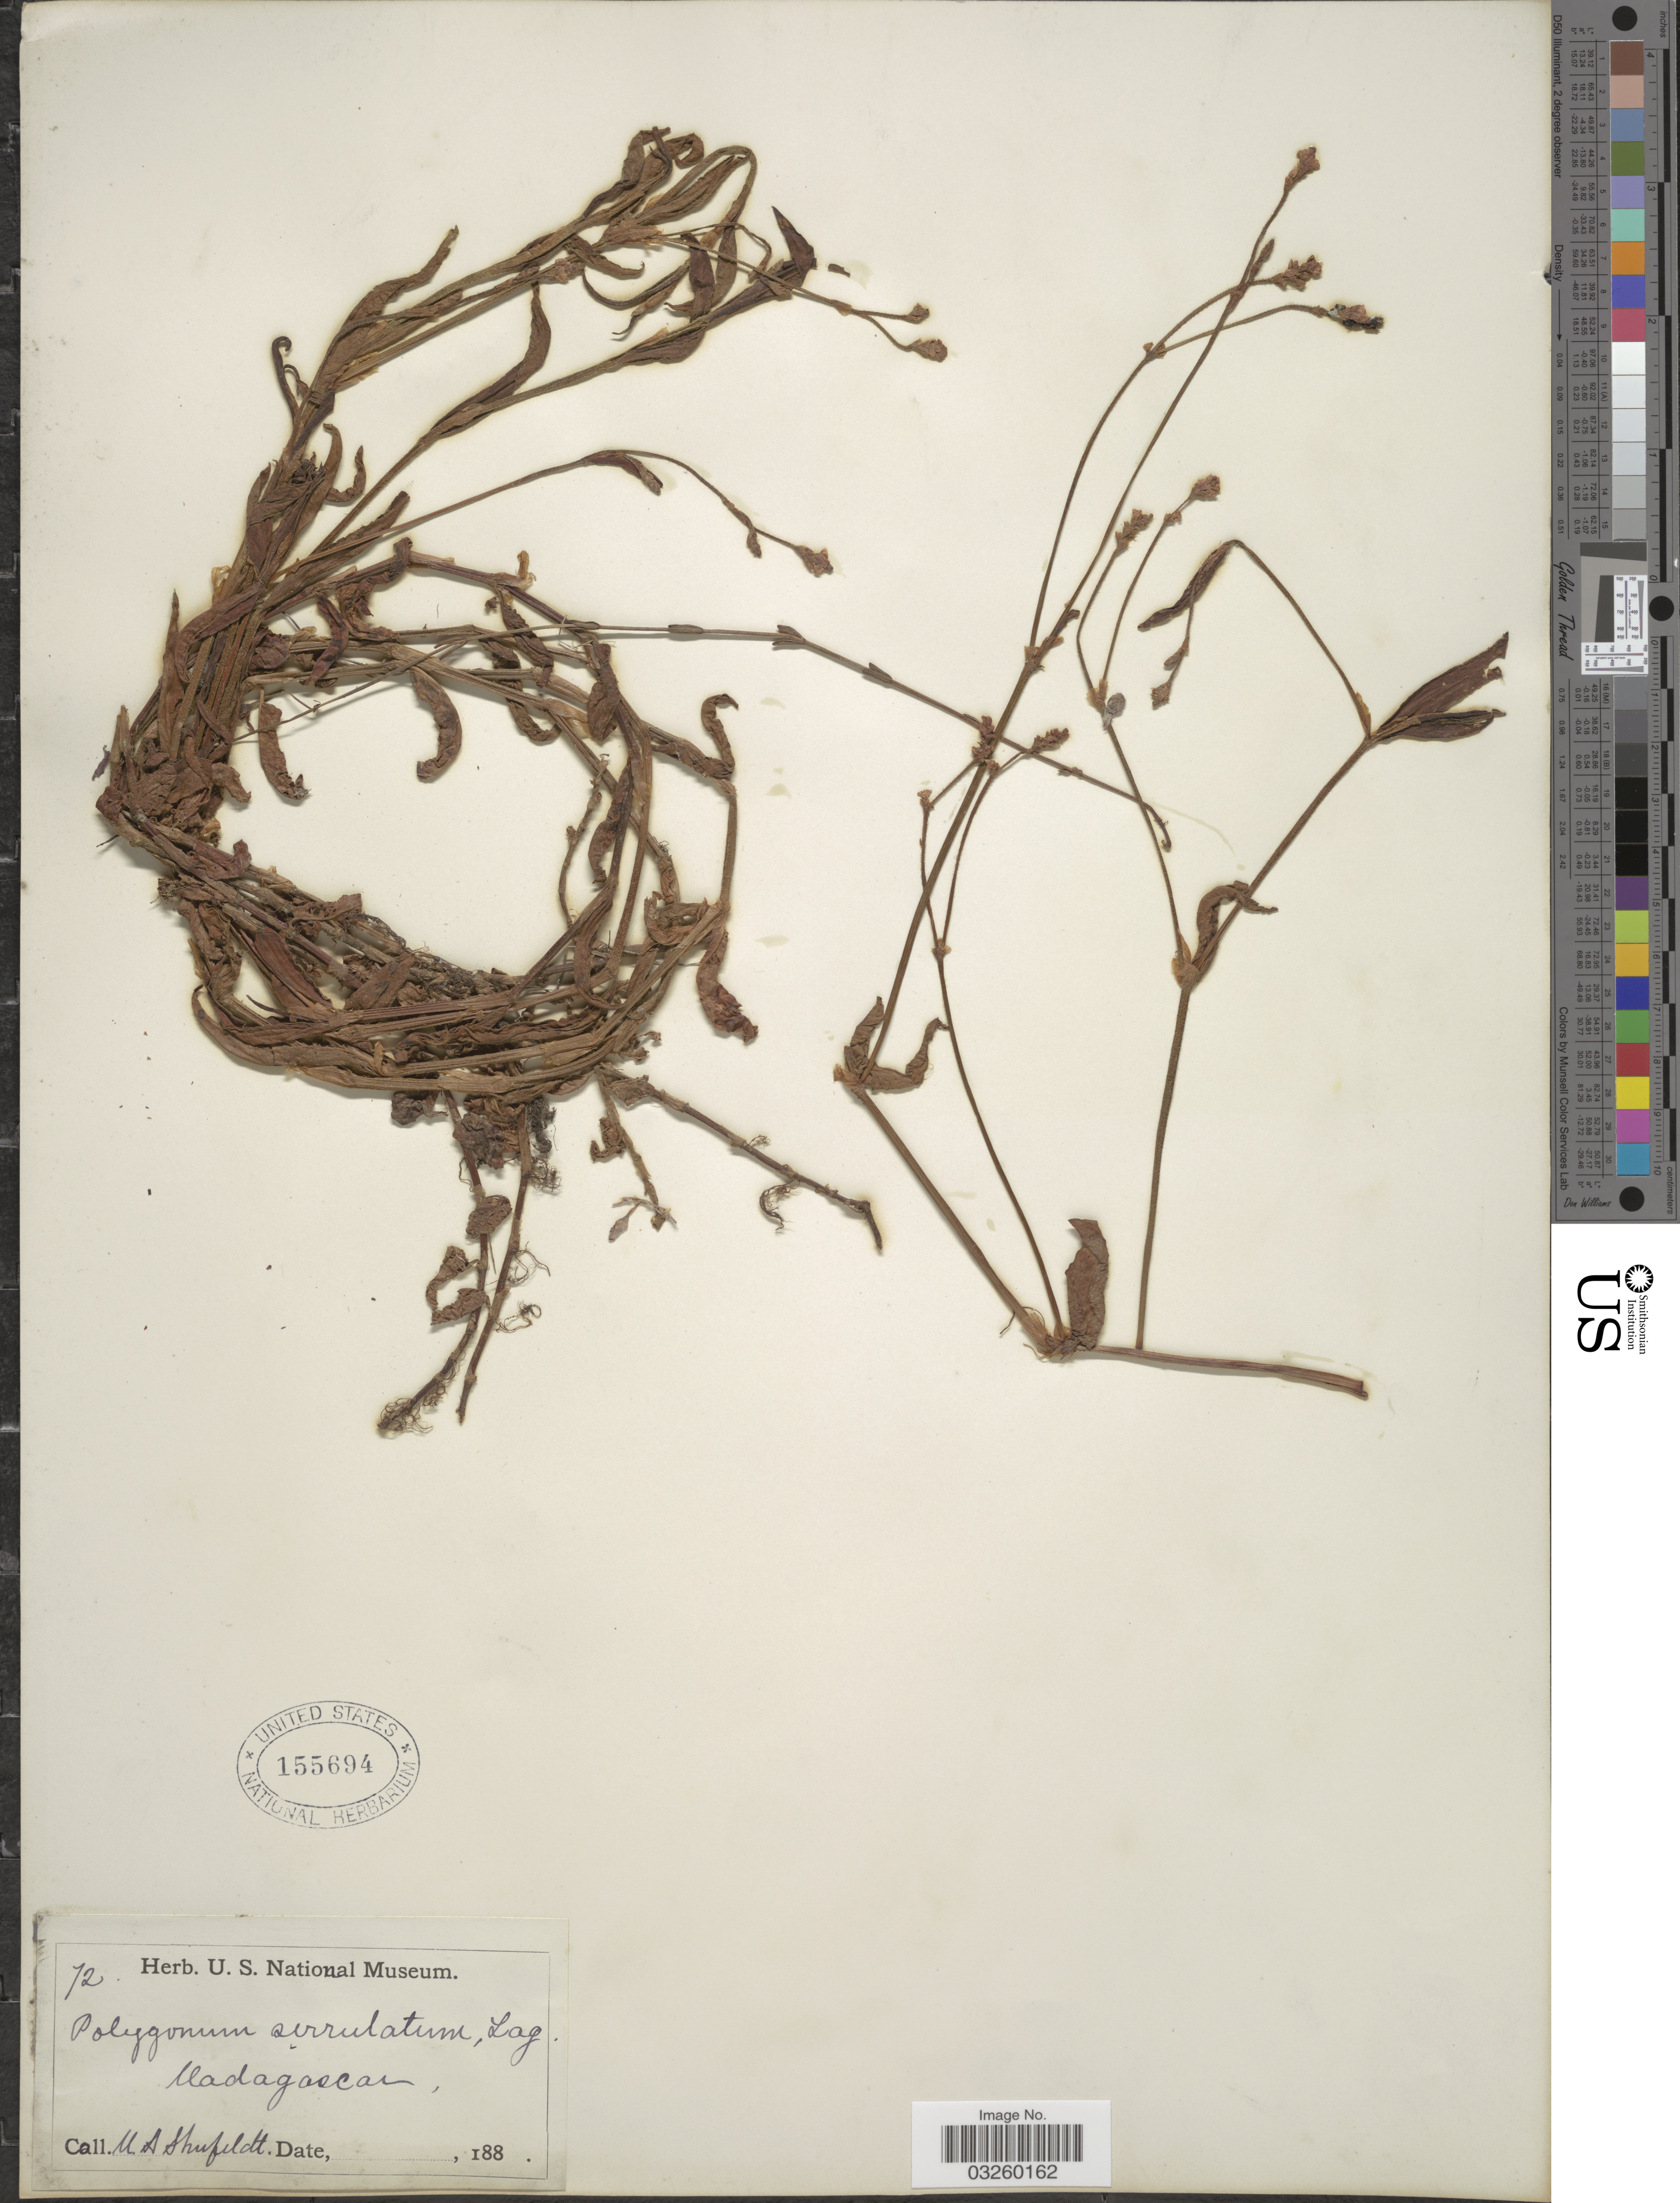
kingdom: Plantae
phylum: Tracheophyta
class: Magnoliopsida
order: Caryophyllales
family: Polygonaceae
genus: Polygonum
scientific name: Polygonum serrulatum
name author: Lag.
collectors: M. Shufeldt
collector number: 72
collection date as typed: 188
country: Madagascar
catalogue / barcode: US 155694